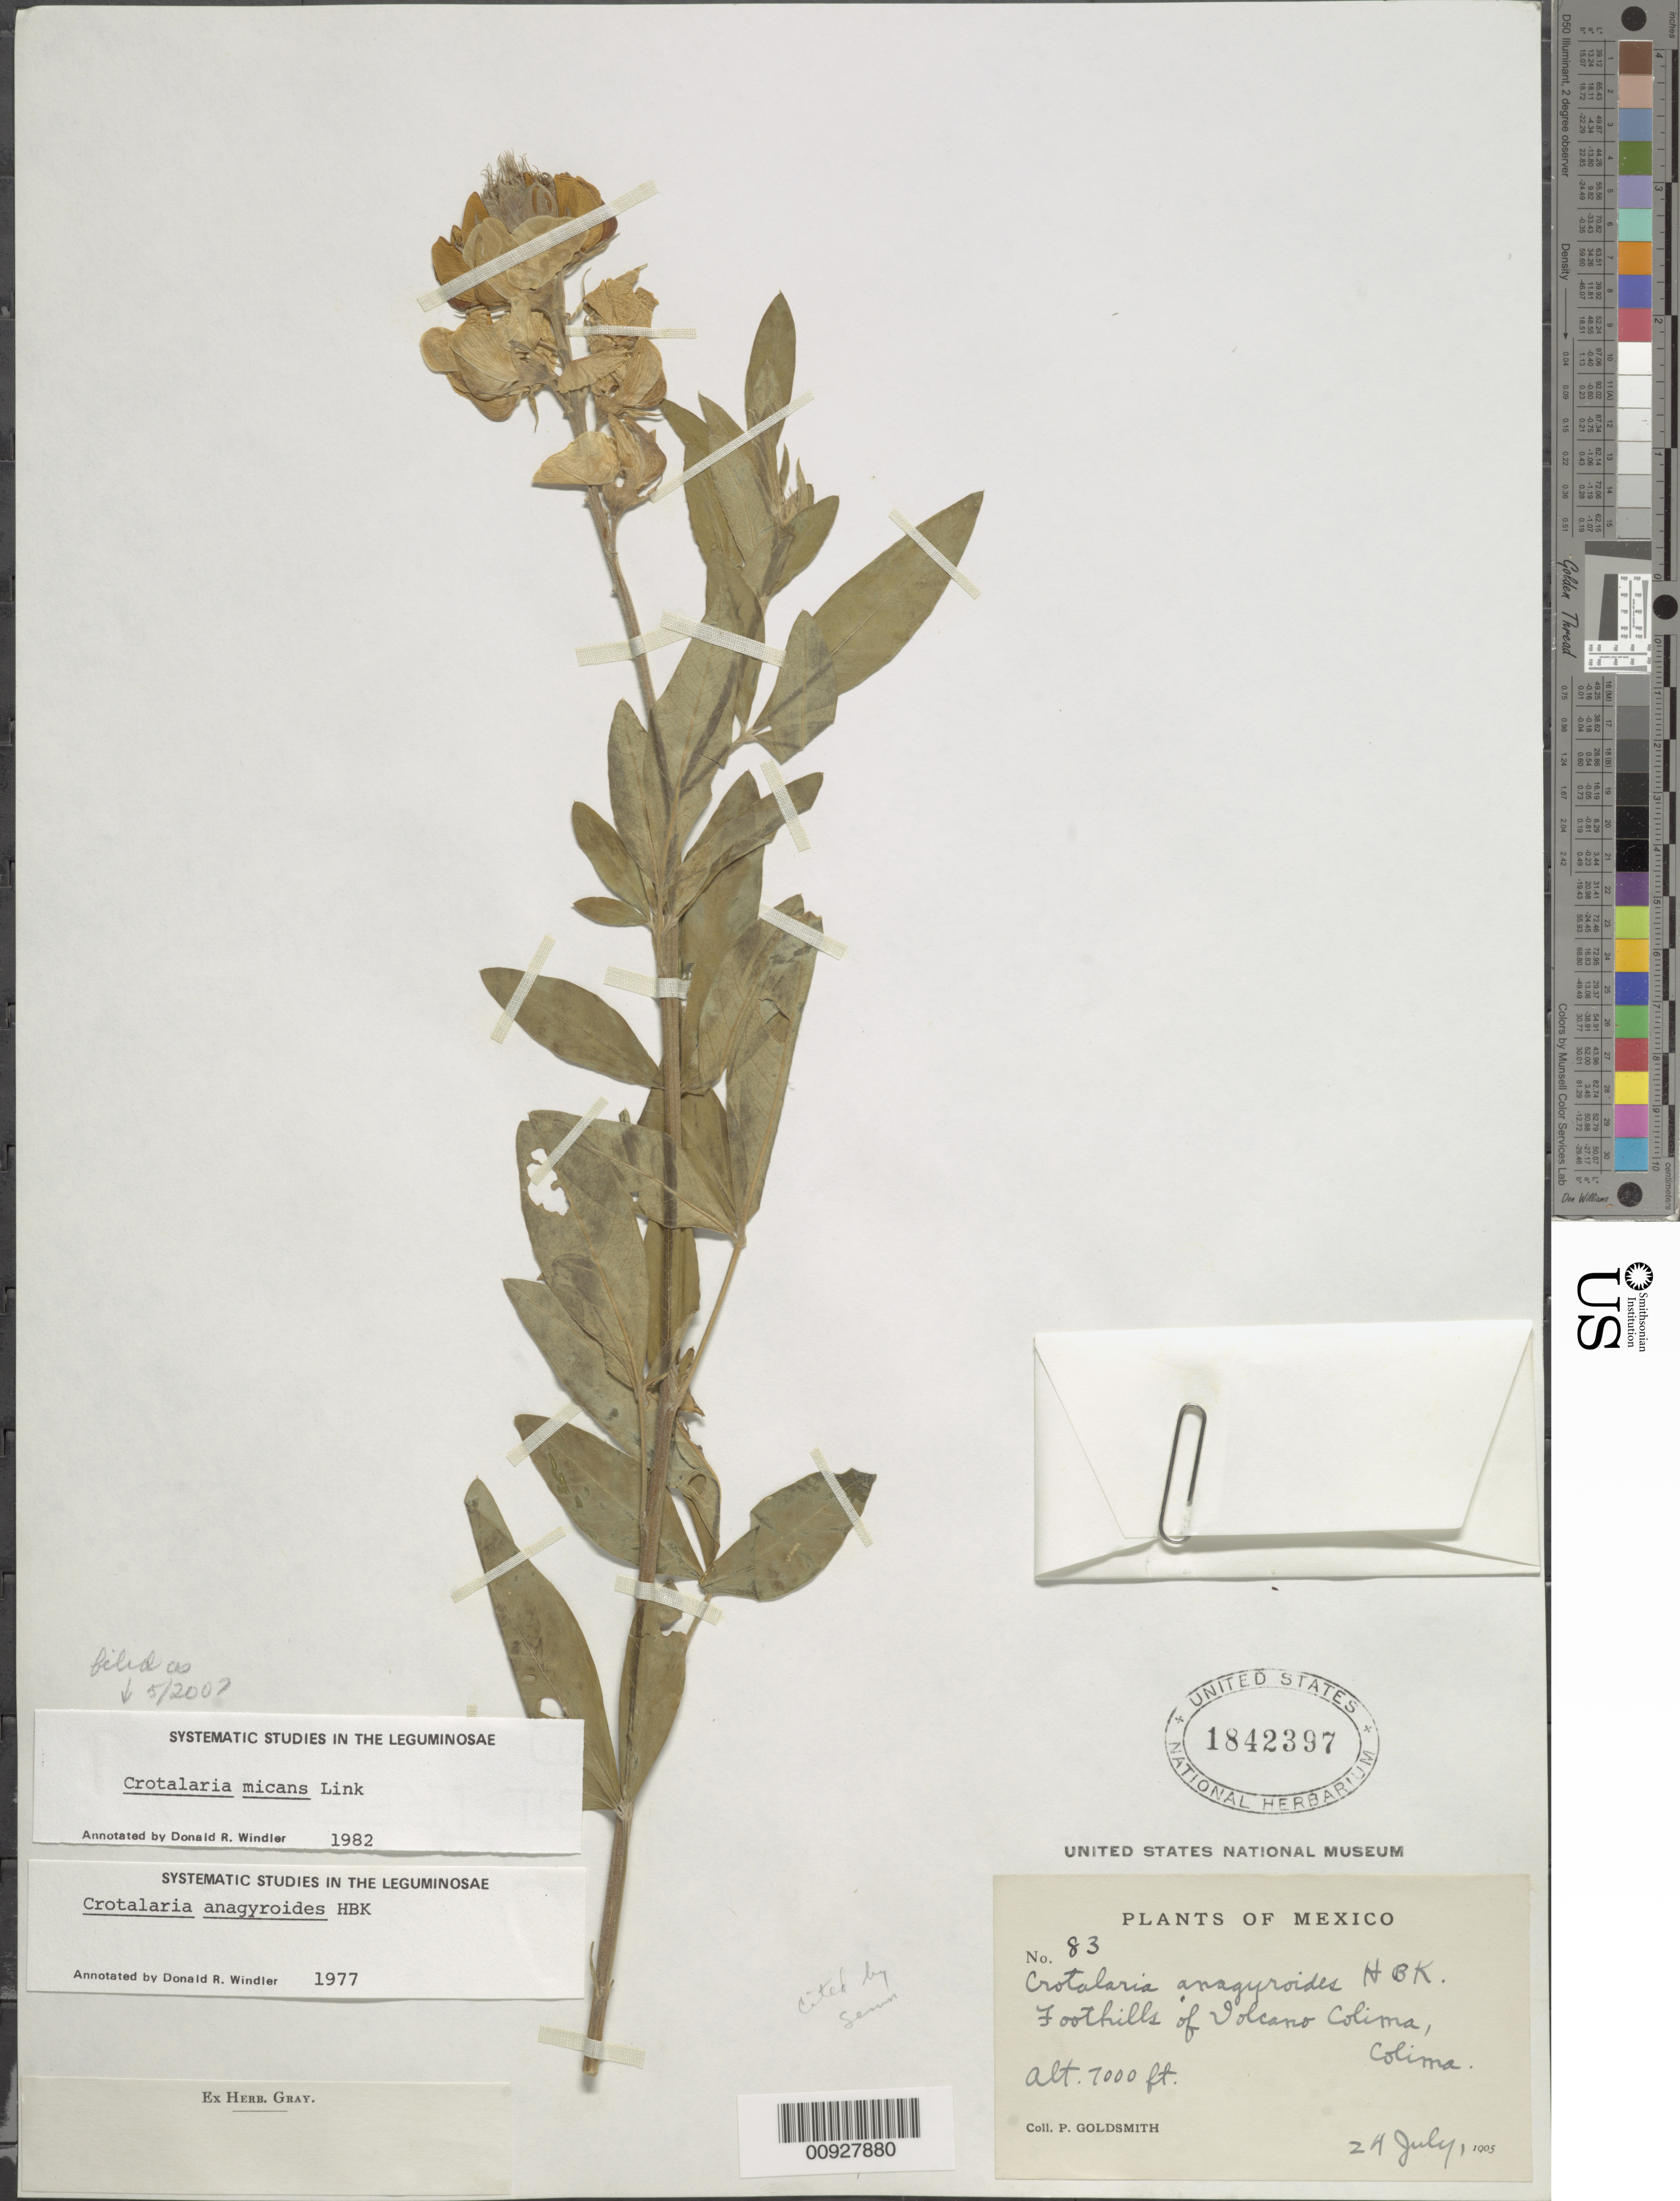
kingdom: Plantae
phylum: Tracheophyta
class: Magnoliopsida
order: Fabales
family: Fabaceae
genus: Crotalaria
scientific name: Crotalaria micans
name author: Link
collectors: P. Goldsmith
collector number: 83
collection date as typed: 24 Jul 1905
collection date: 1905-07-24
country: Mexico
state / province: Colima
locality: Foothills of Volcano Colima, Colima.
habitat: Foothills of Volcano.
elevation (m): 2134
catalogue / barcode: US 1842397